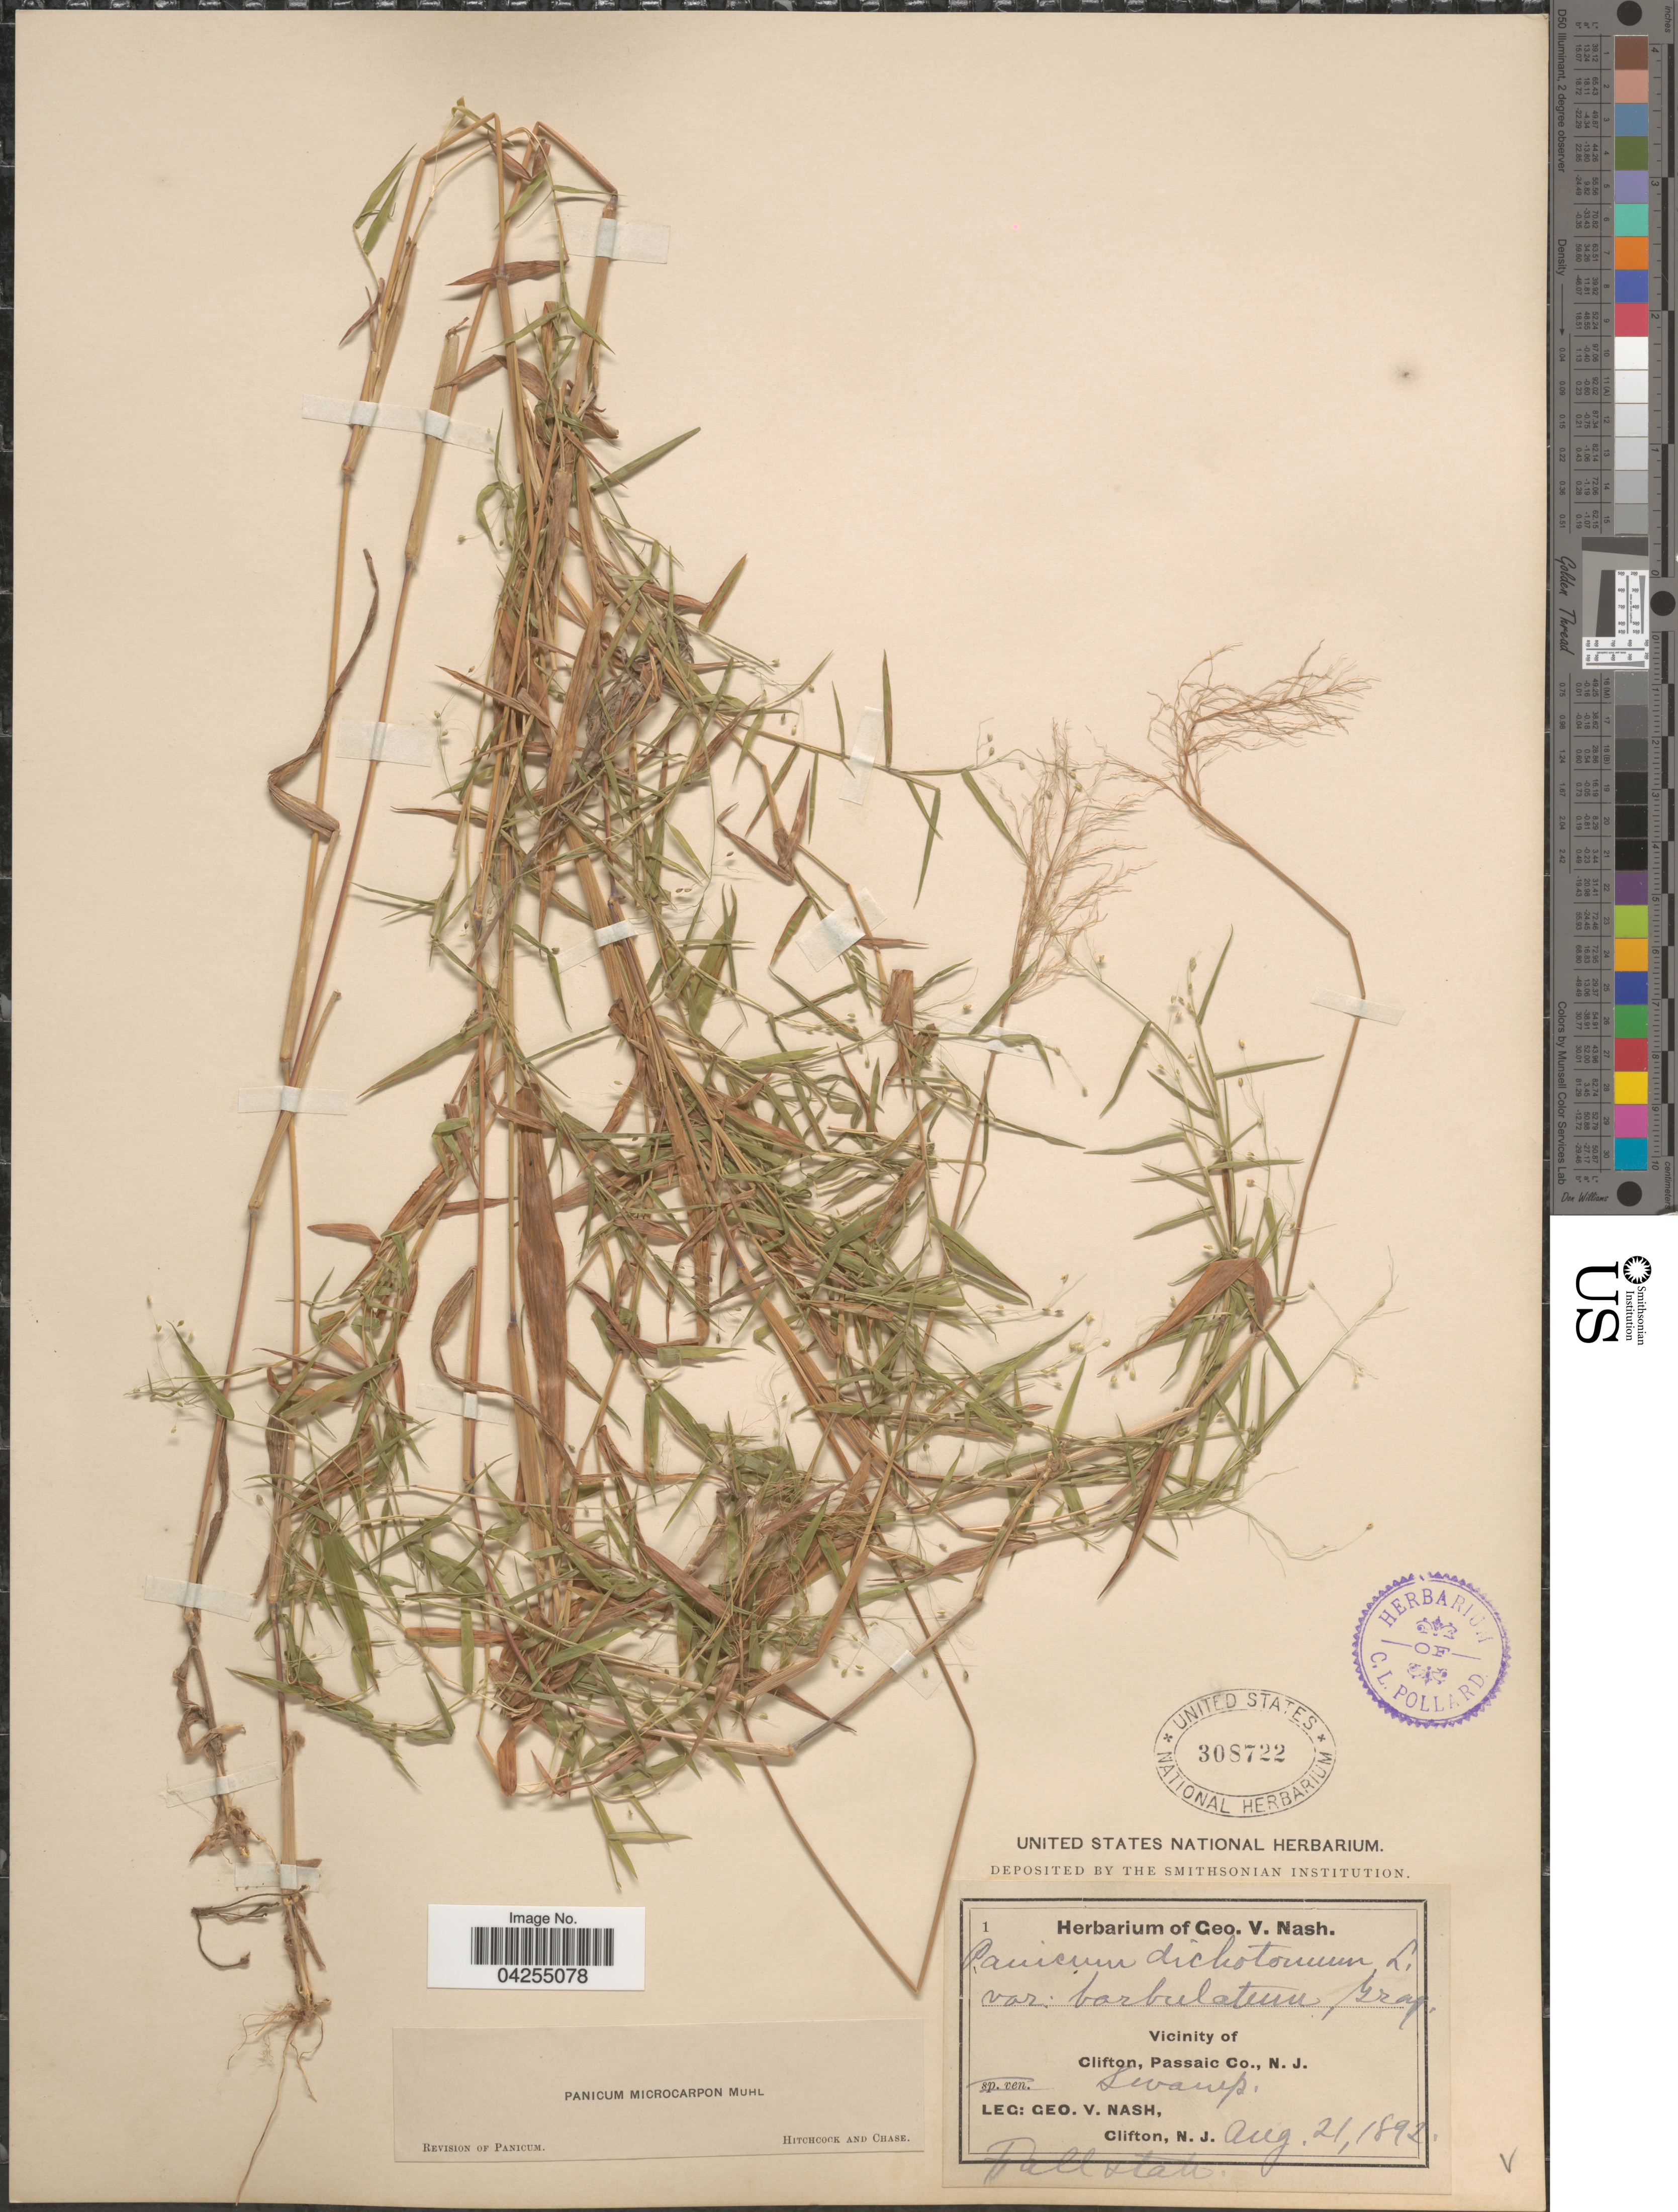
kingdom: Plantae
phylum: Tracheophyta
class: Liliopsida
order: Poales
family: Poaceae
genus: Dichanthelium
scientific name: Dichanthelium dichotomum var. dichotomum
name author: (L.) Gould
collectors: G. V. Nash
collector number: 1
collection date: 1892-08-21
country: United States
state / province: New Jersey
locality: Vicinity of Clifton, Passaic Co.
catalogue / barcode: US 308722